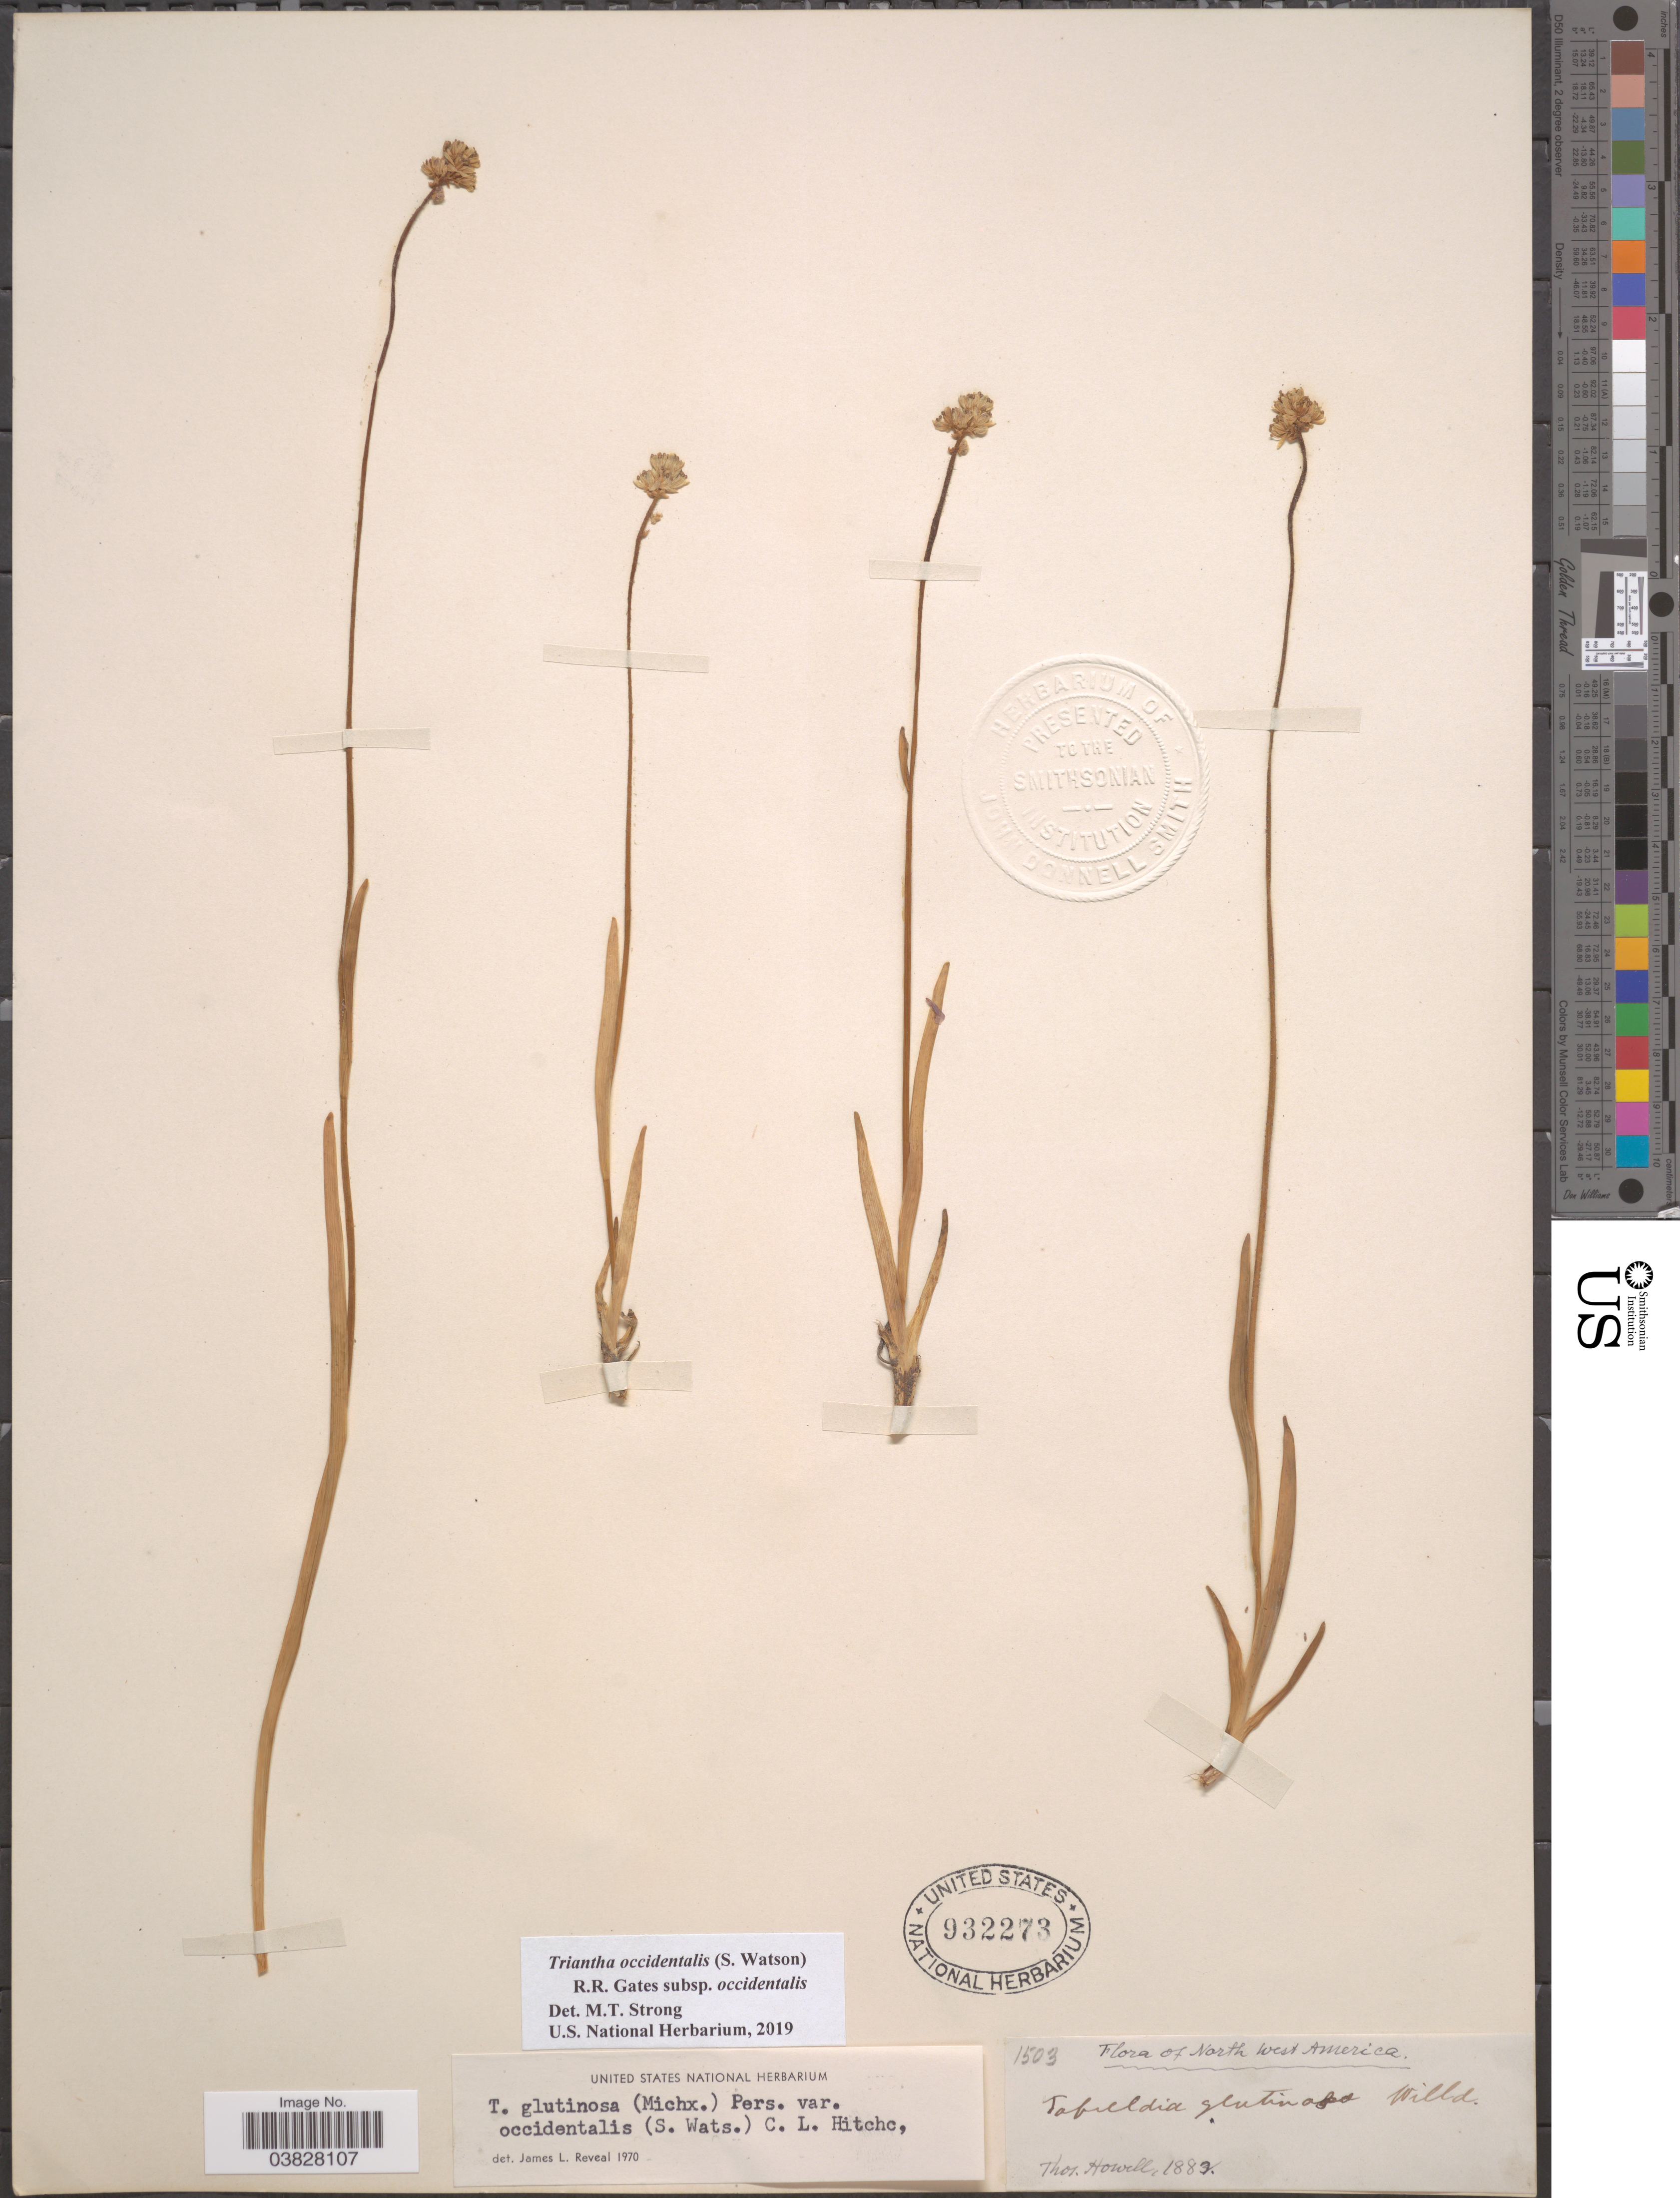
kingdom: Plantae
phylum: Tracheophyta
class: Liliopsida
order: Alismatales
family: Tofieldiaceae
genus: Triantha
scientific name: Triantha occidentalis subsp. occidentalis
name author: (S. Watson) R.R. Gates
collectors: T. Howell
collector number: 1503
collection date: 1882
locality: North West America.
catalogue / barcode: US 932273